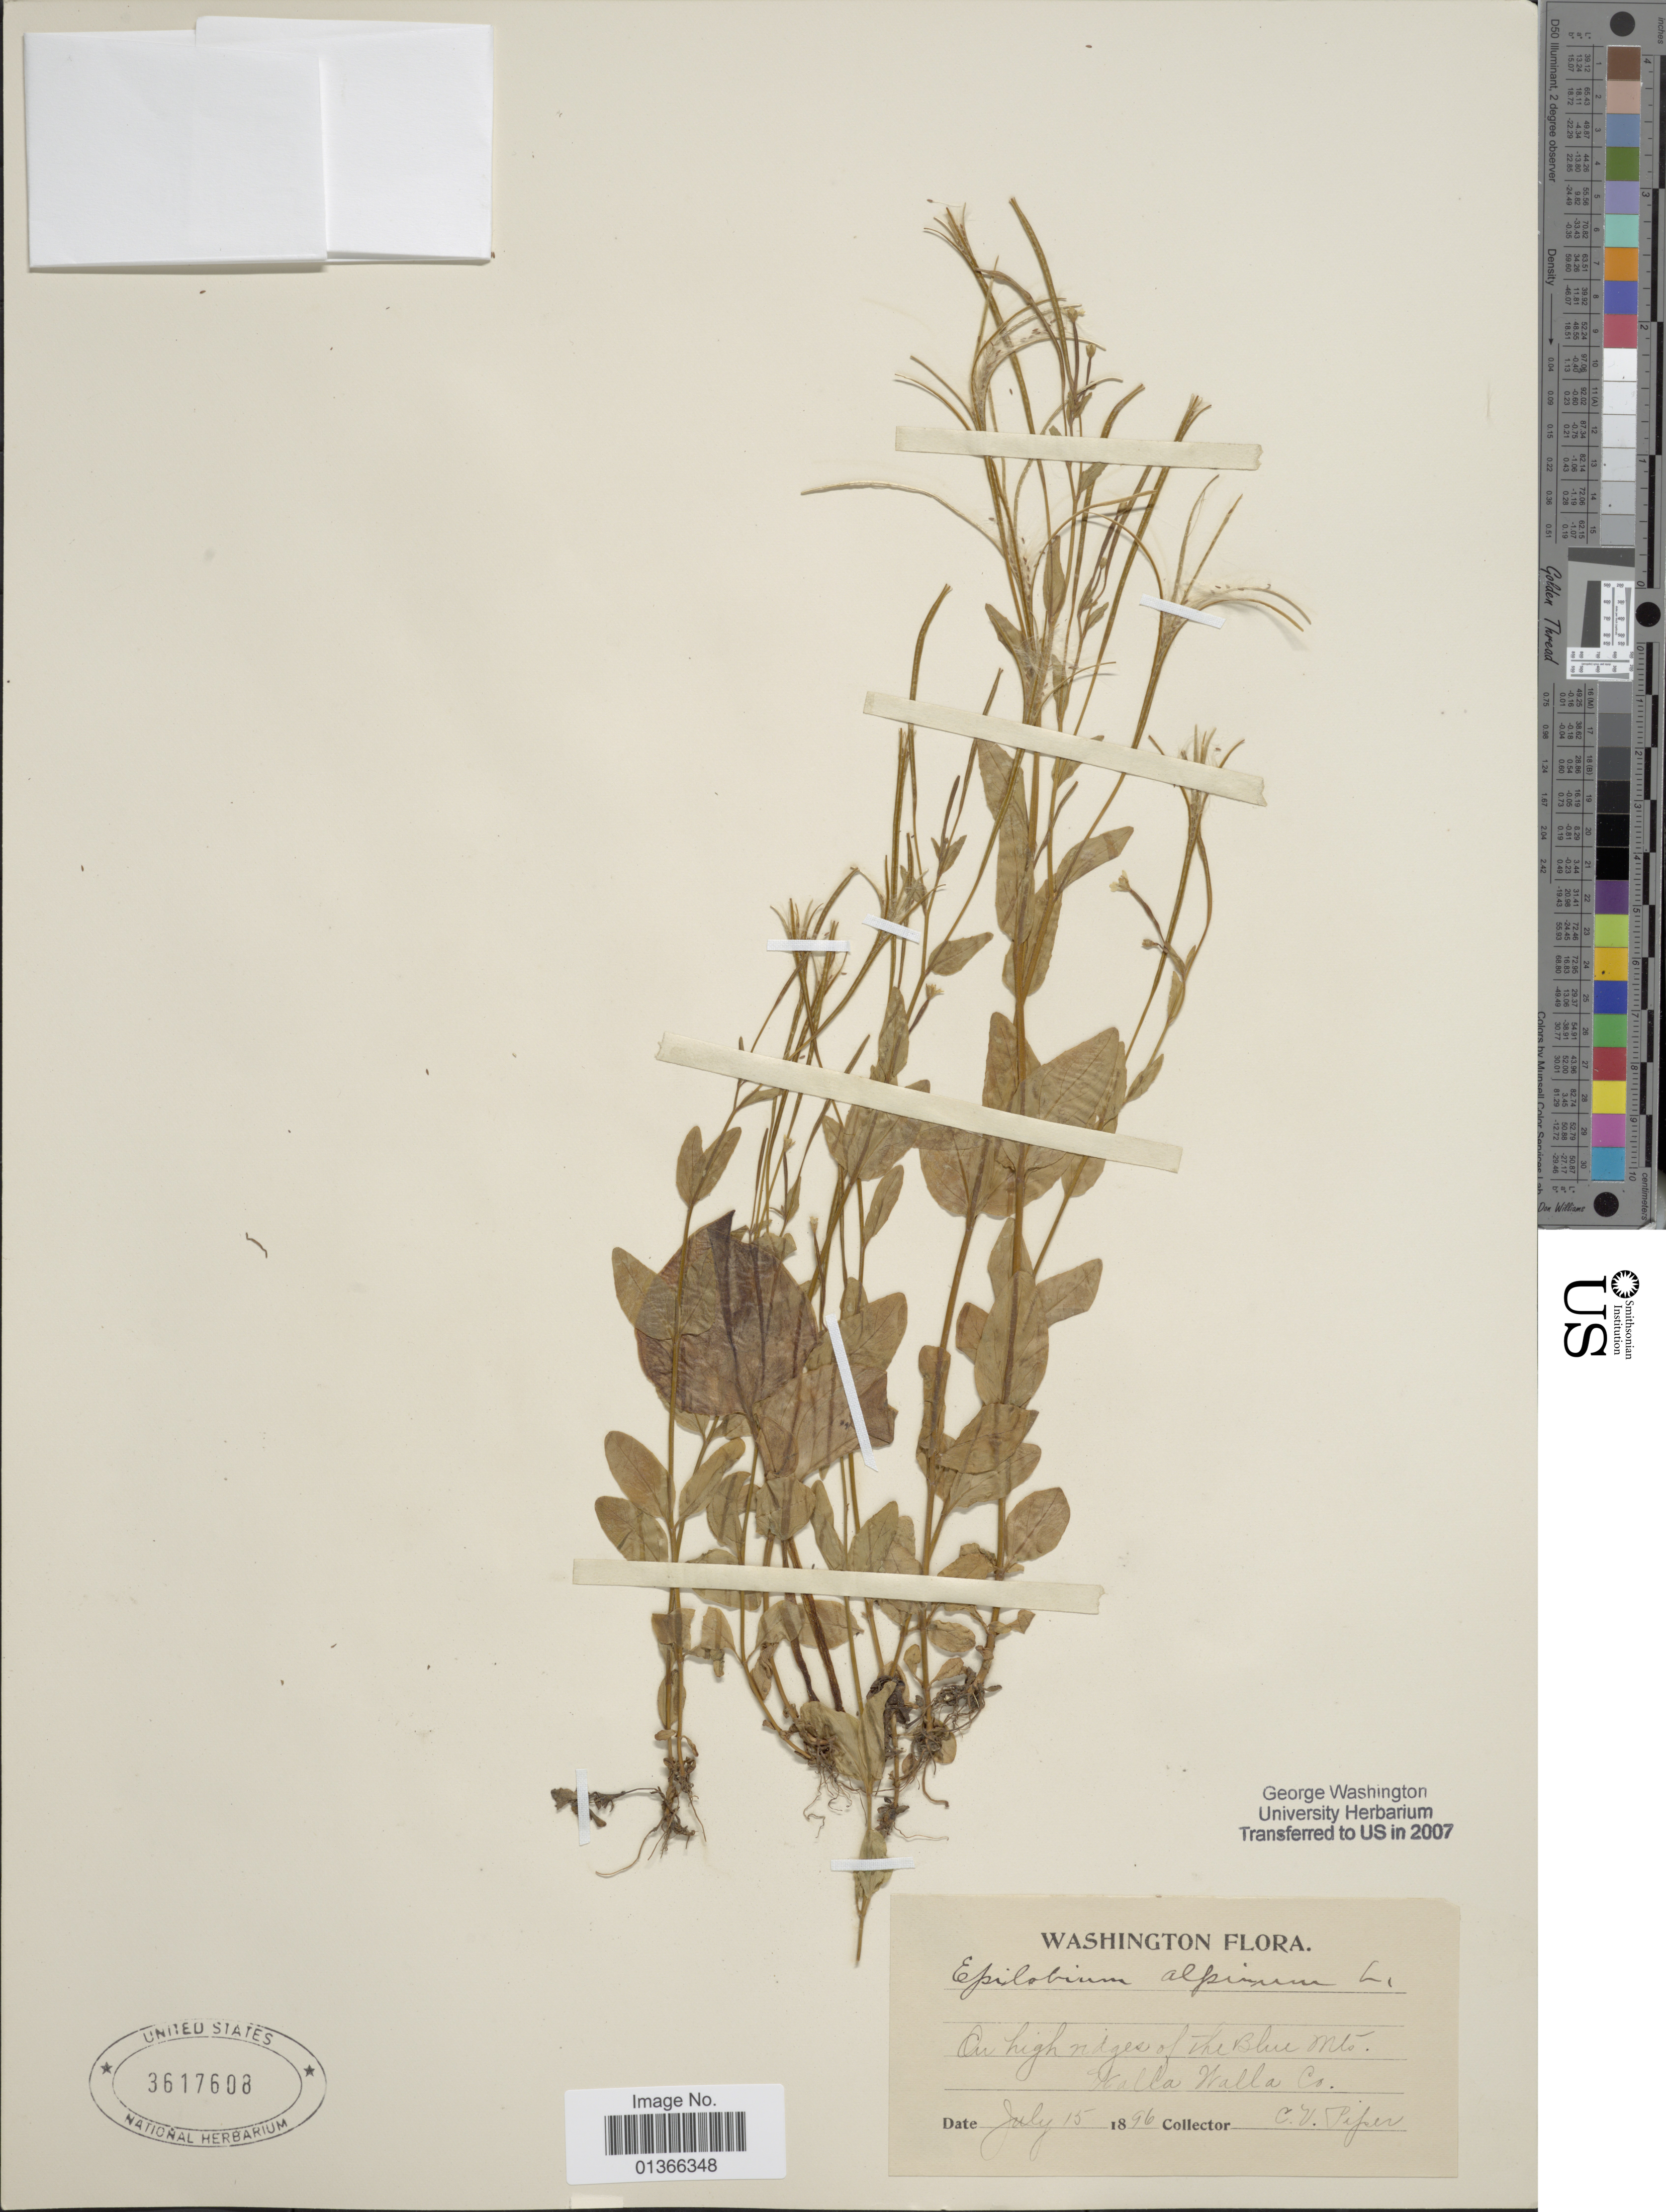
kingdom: Plantae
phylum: Tracheophyta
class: Magnoliopsida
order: Myrtales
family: Onagraceae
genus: Epilobium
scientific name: Epilobium sp.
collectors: C. V. Piper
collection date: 1896-07-15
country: United States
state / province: Washington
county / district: Walla Walla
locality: On high ridges of the Blue Mts. Walla Walla Co.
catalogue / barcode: US 3617608